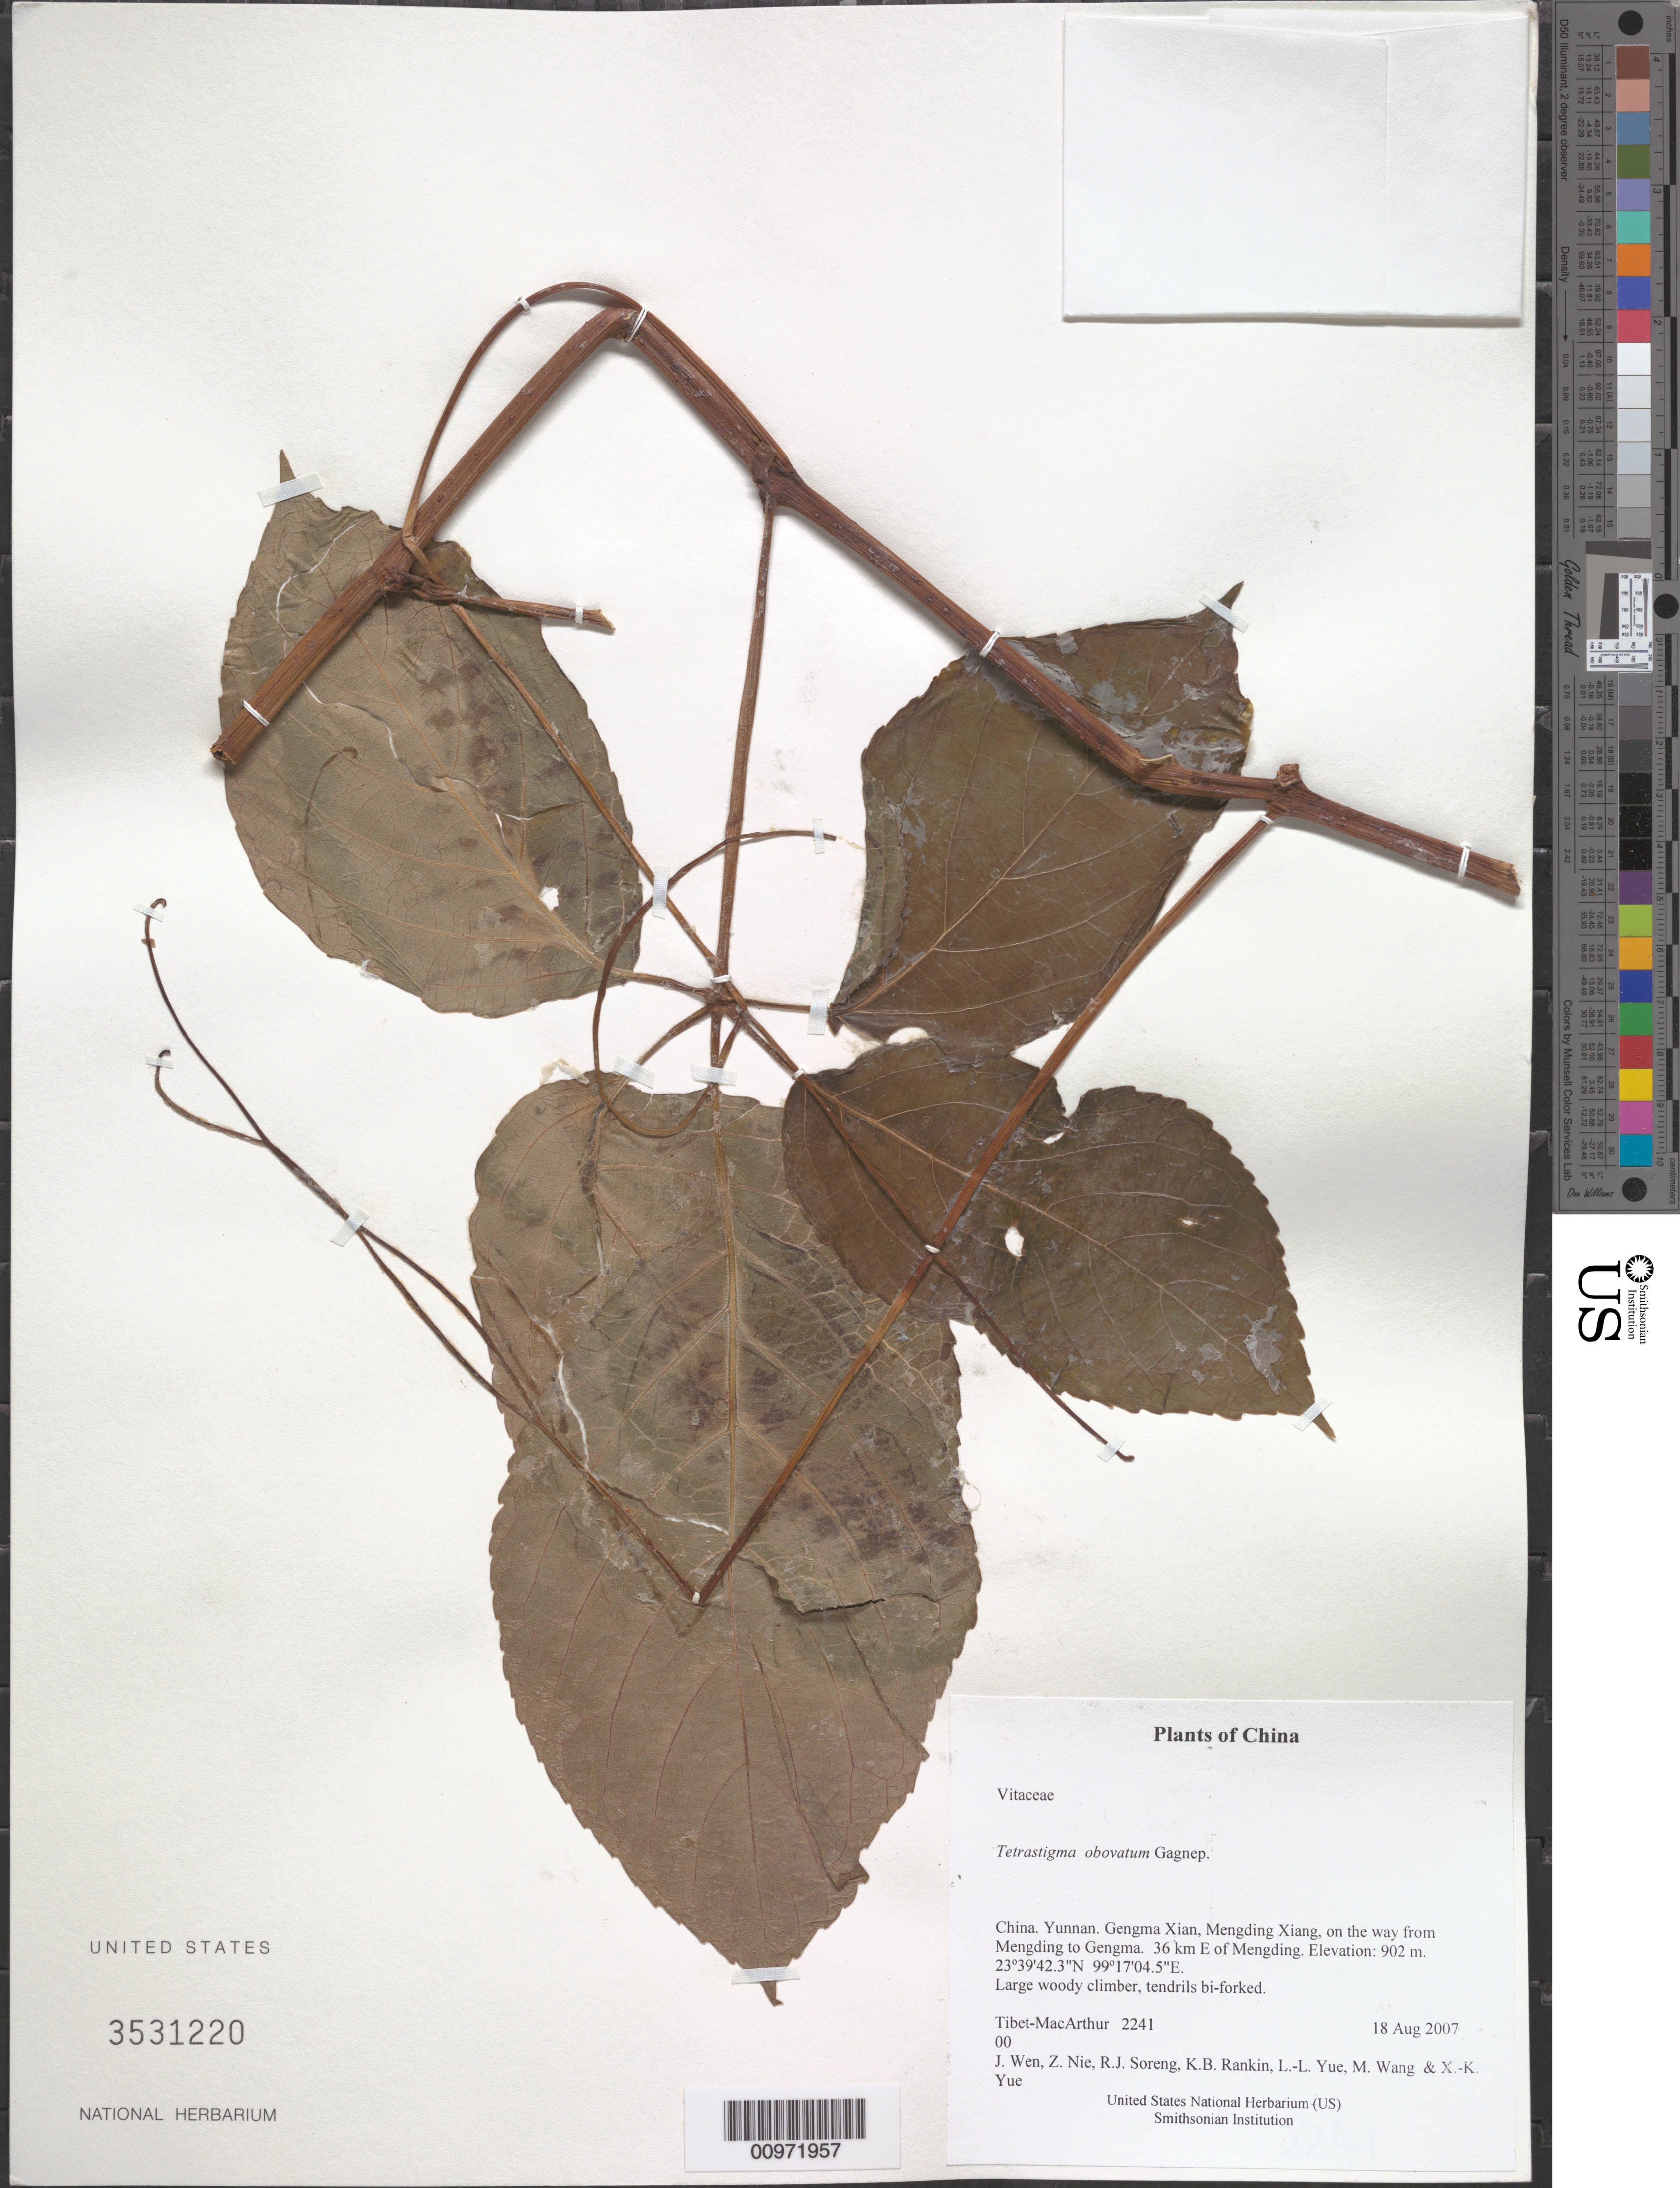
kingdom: Plantae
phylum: Tracheophyta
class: Magnoliopsida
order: Vitales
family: Vitaceae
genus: Tetrastigma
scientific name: Tetrastigma obovatum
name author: Gagnep.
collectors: Tibet-MacArthur, J. Wen, Z. Nie, R. J. Soreng, K. Rankin, L. Yue, M. Wang & X. Yue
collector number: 2241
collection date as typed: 18 Aug 2007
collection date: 2007-08-18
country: China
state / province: Yunnan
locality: Gengma Xian, Mengding Xiang, on the way from Mengding to Gengma. 36 km E of Mengding.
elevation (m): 902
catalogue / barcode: US 3531220